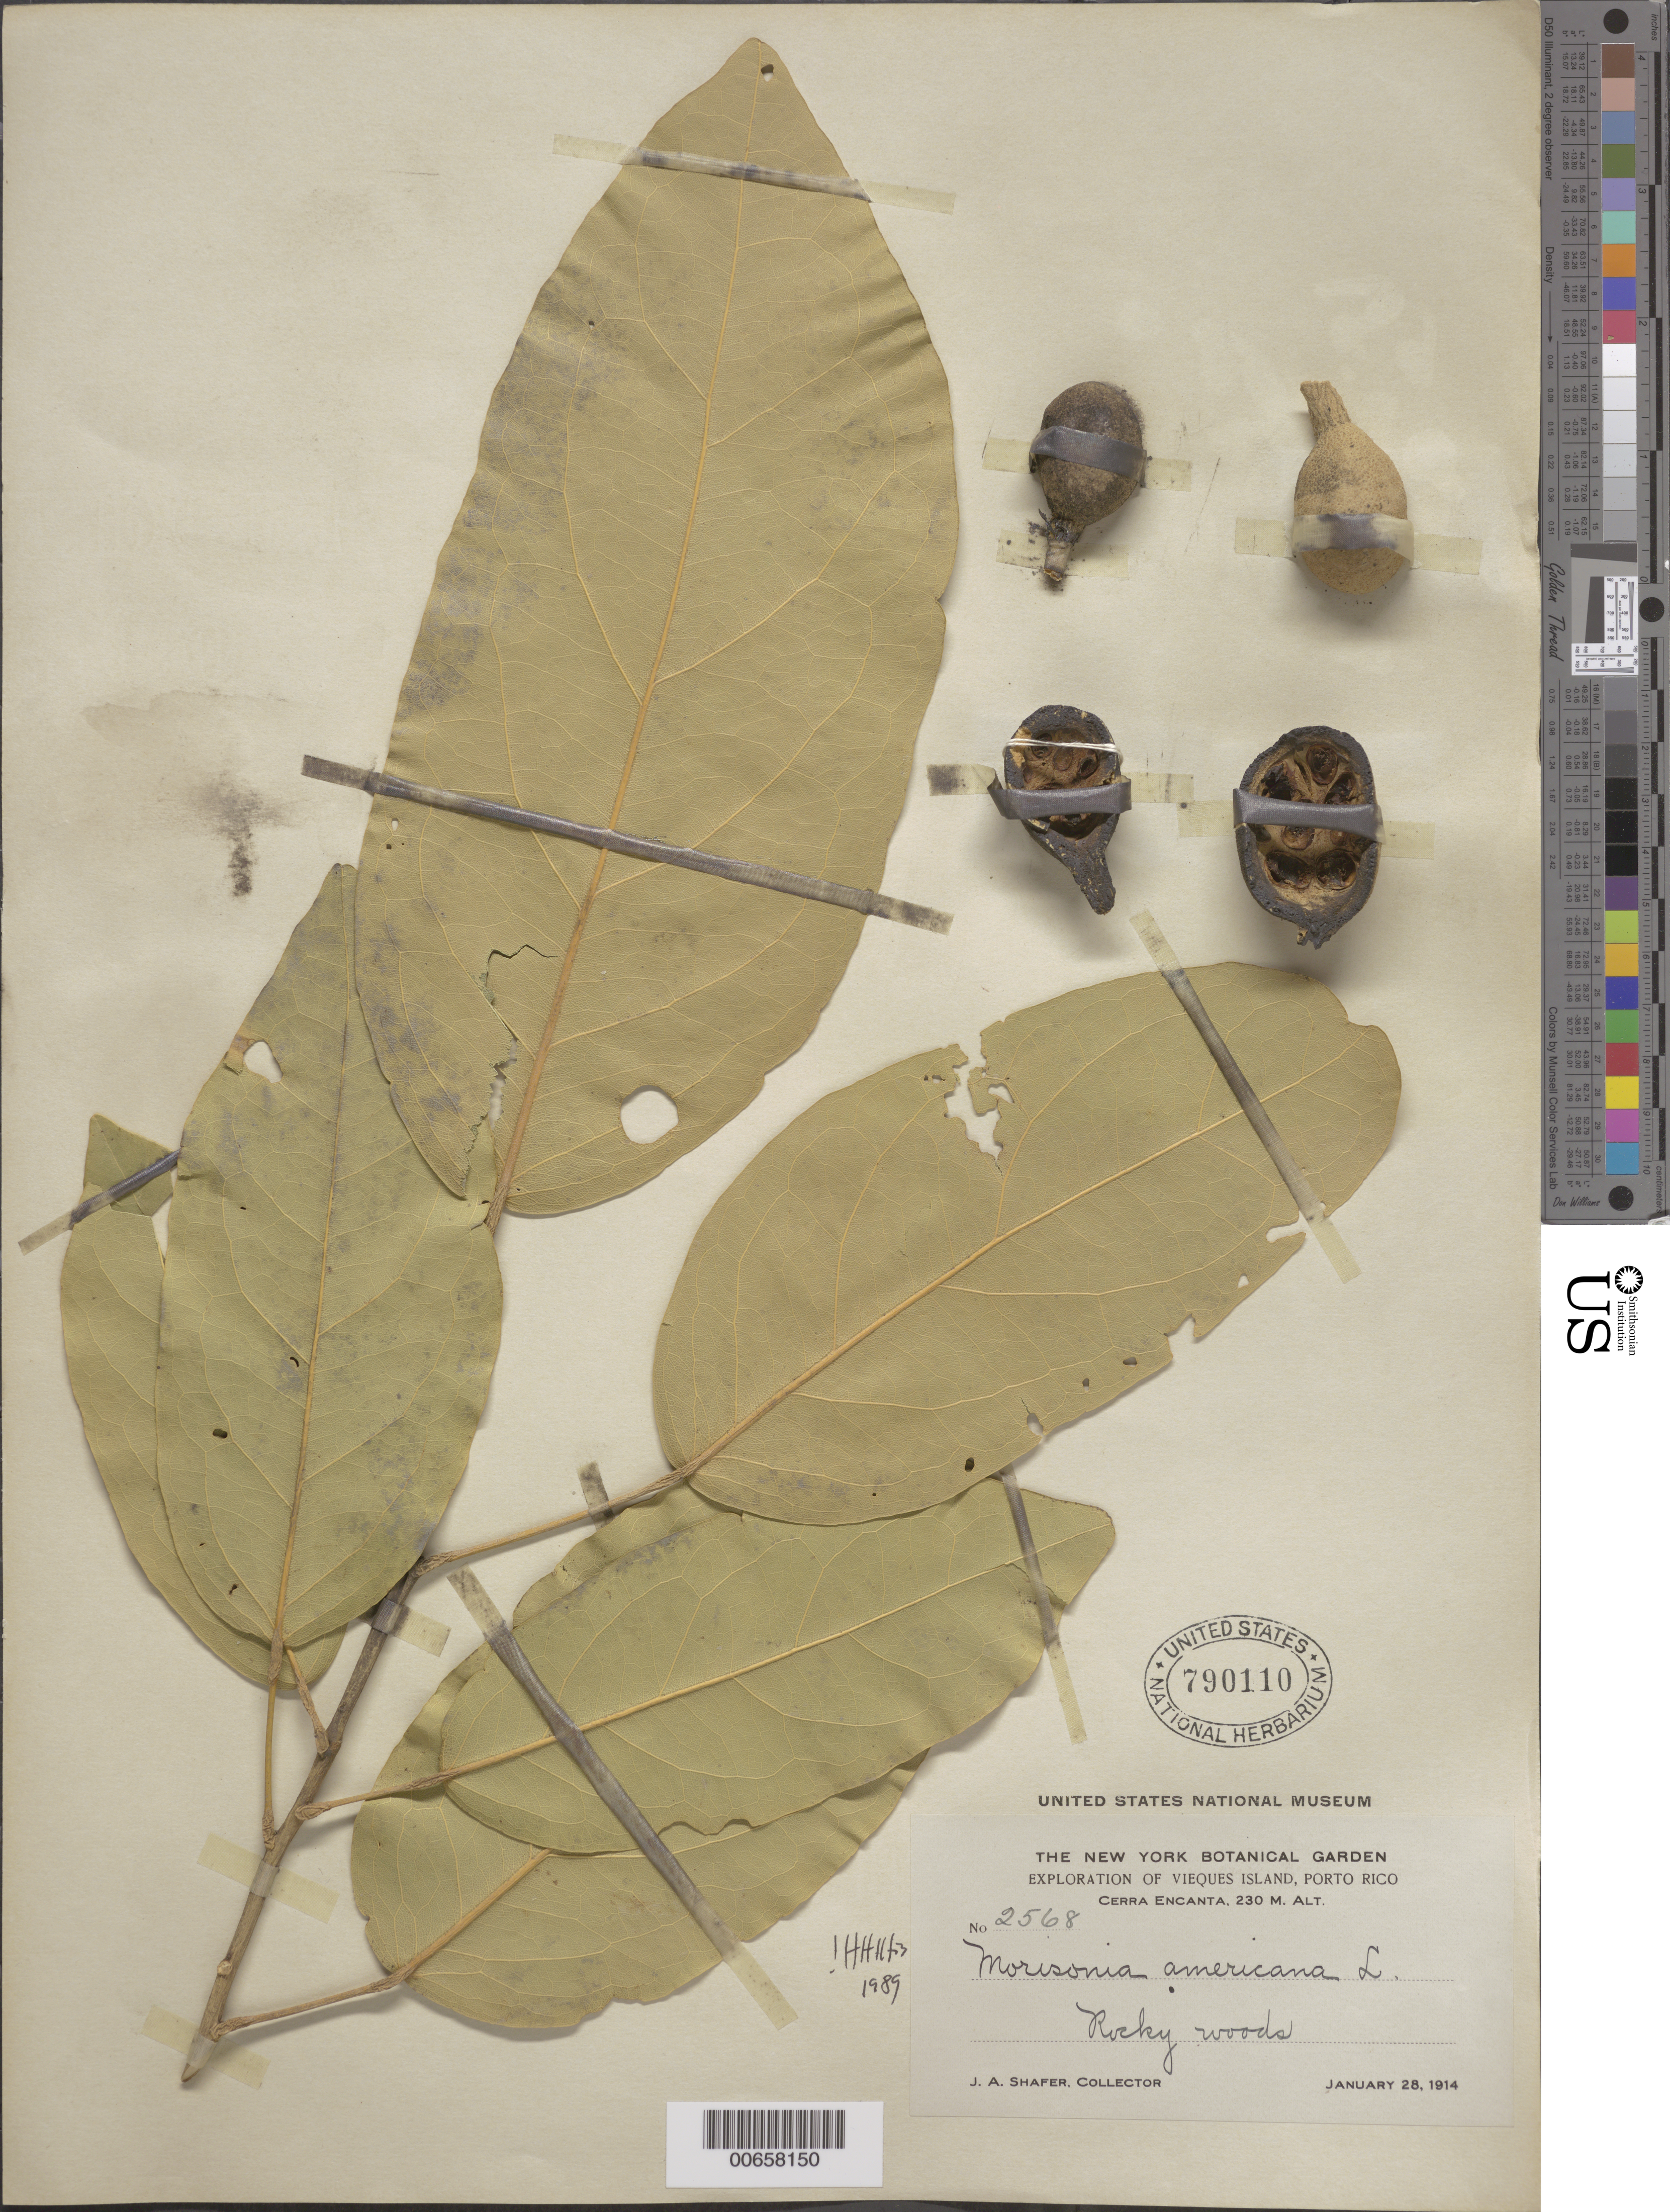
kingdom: Plantae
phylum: Tracheophyta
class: Magnoliopsida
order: Brassicales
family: Capparaceae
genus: Morisonia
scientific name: Morisonia americana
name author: L.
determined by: Iltis, Hugh Hellmut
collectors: J. A. Shafer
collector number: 2568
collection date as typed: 28 Jan 1914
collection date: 1914-01-28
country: Puerto Rico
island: Vieques Island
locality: Cerra Encanta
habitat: Rocky woods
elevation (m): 230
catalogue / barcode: US 790110